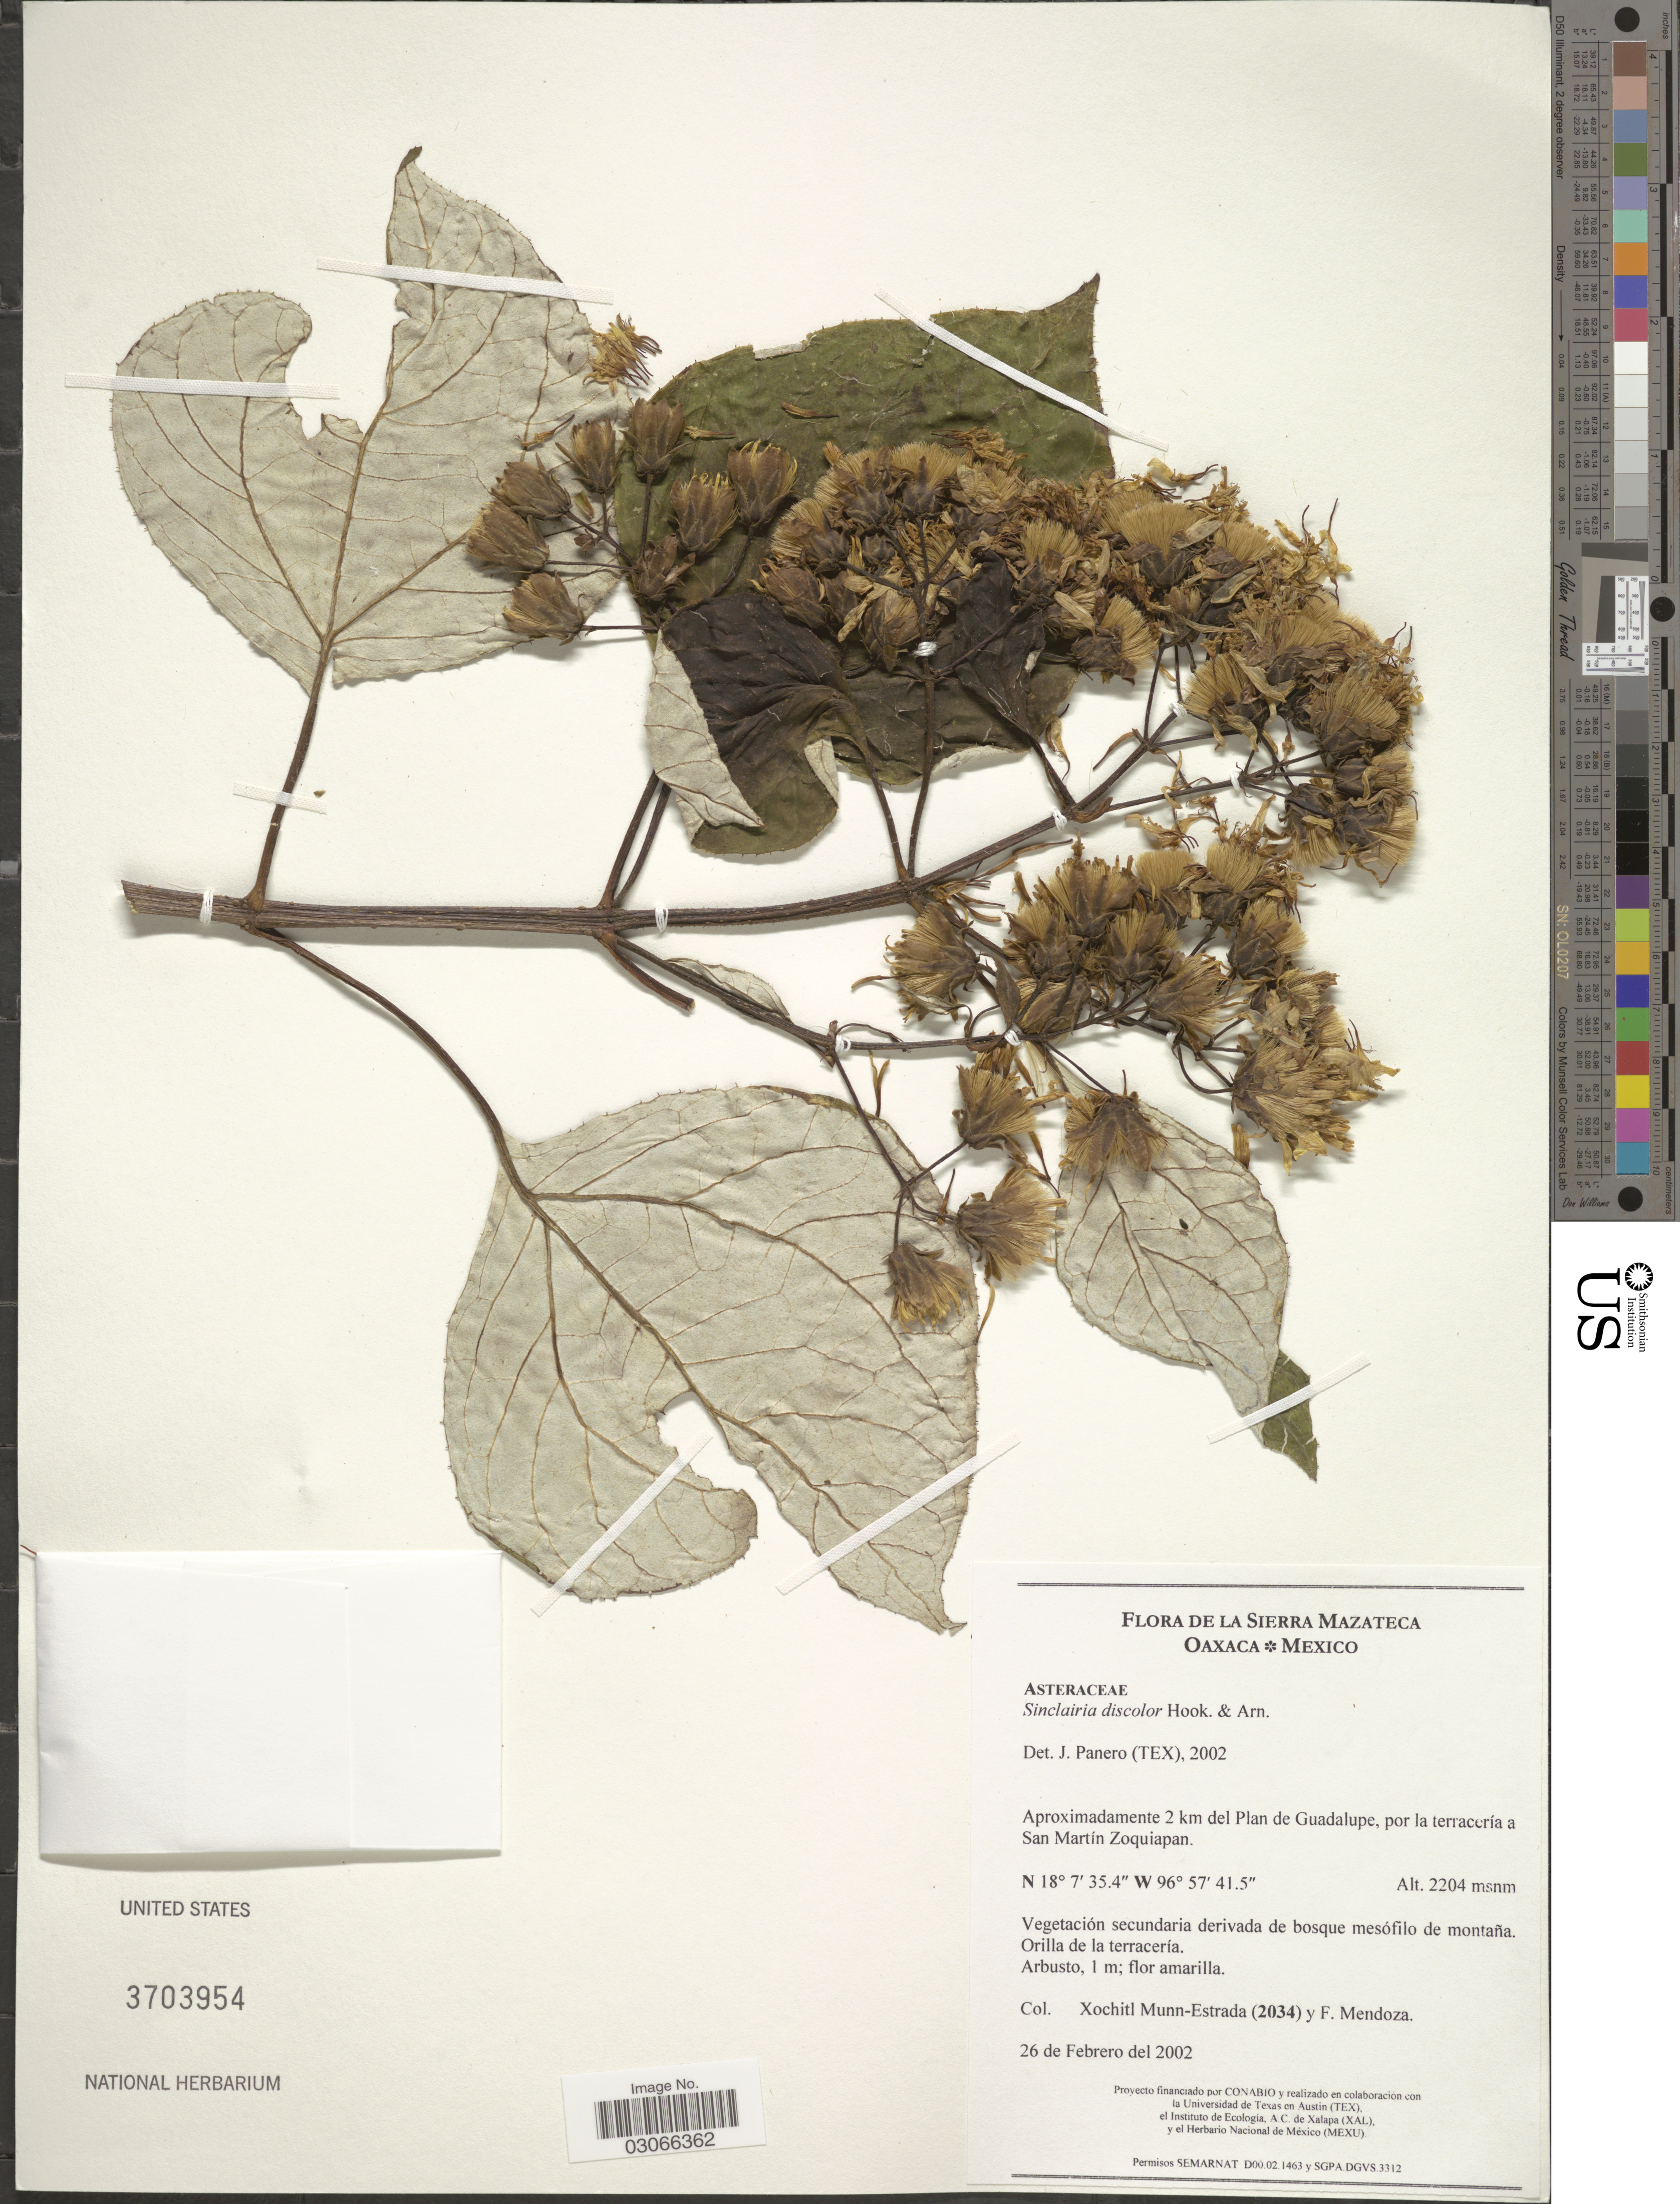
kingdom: Plantae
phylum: Tracheophyta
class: Magnoliopsida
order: Asterales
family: Asteraceae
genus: Sinclairia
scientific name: Sinclairia discolor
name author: Hook. & Arn.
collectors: X. Munn-Estrada & F. Mendoza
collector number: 2034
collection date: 2002-02-26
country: Mexico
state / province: Oaxaca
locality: La Sierra Mazateca. Aproximadamente 2 km del Plan de Guadalupe, por la terracería a San Martín Zoquiapan.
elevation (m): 2204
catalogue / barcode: US 3703954